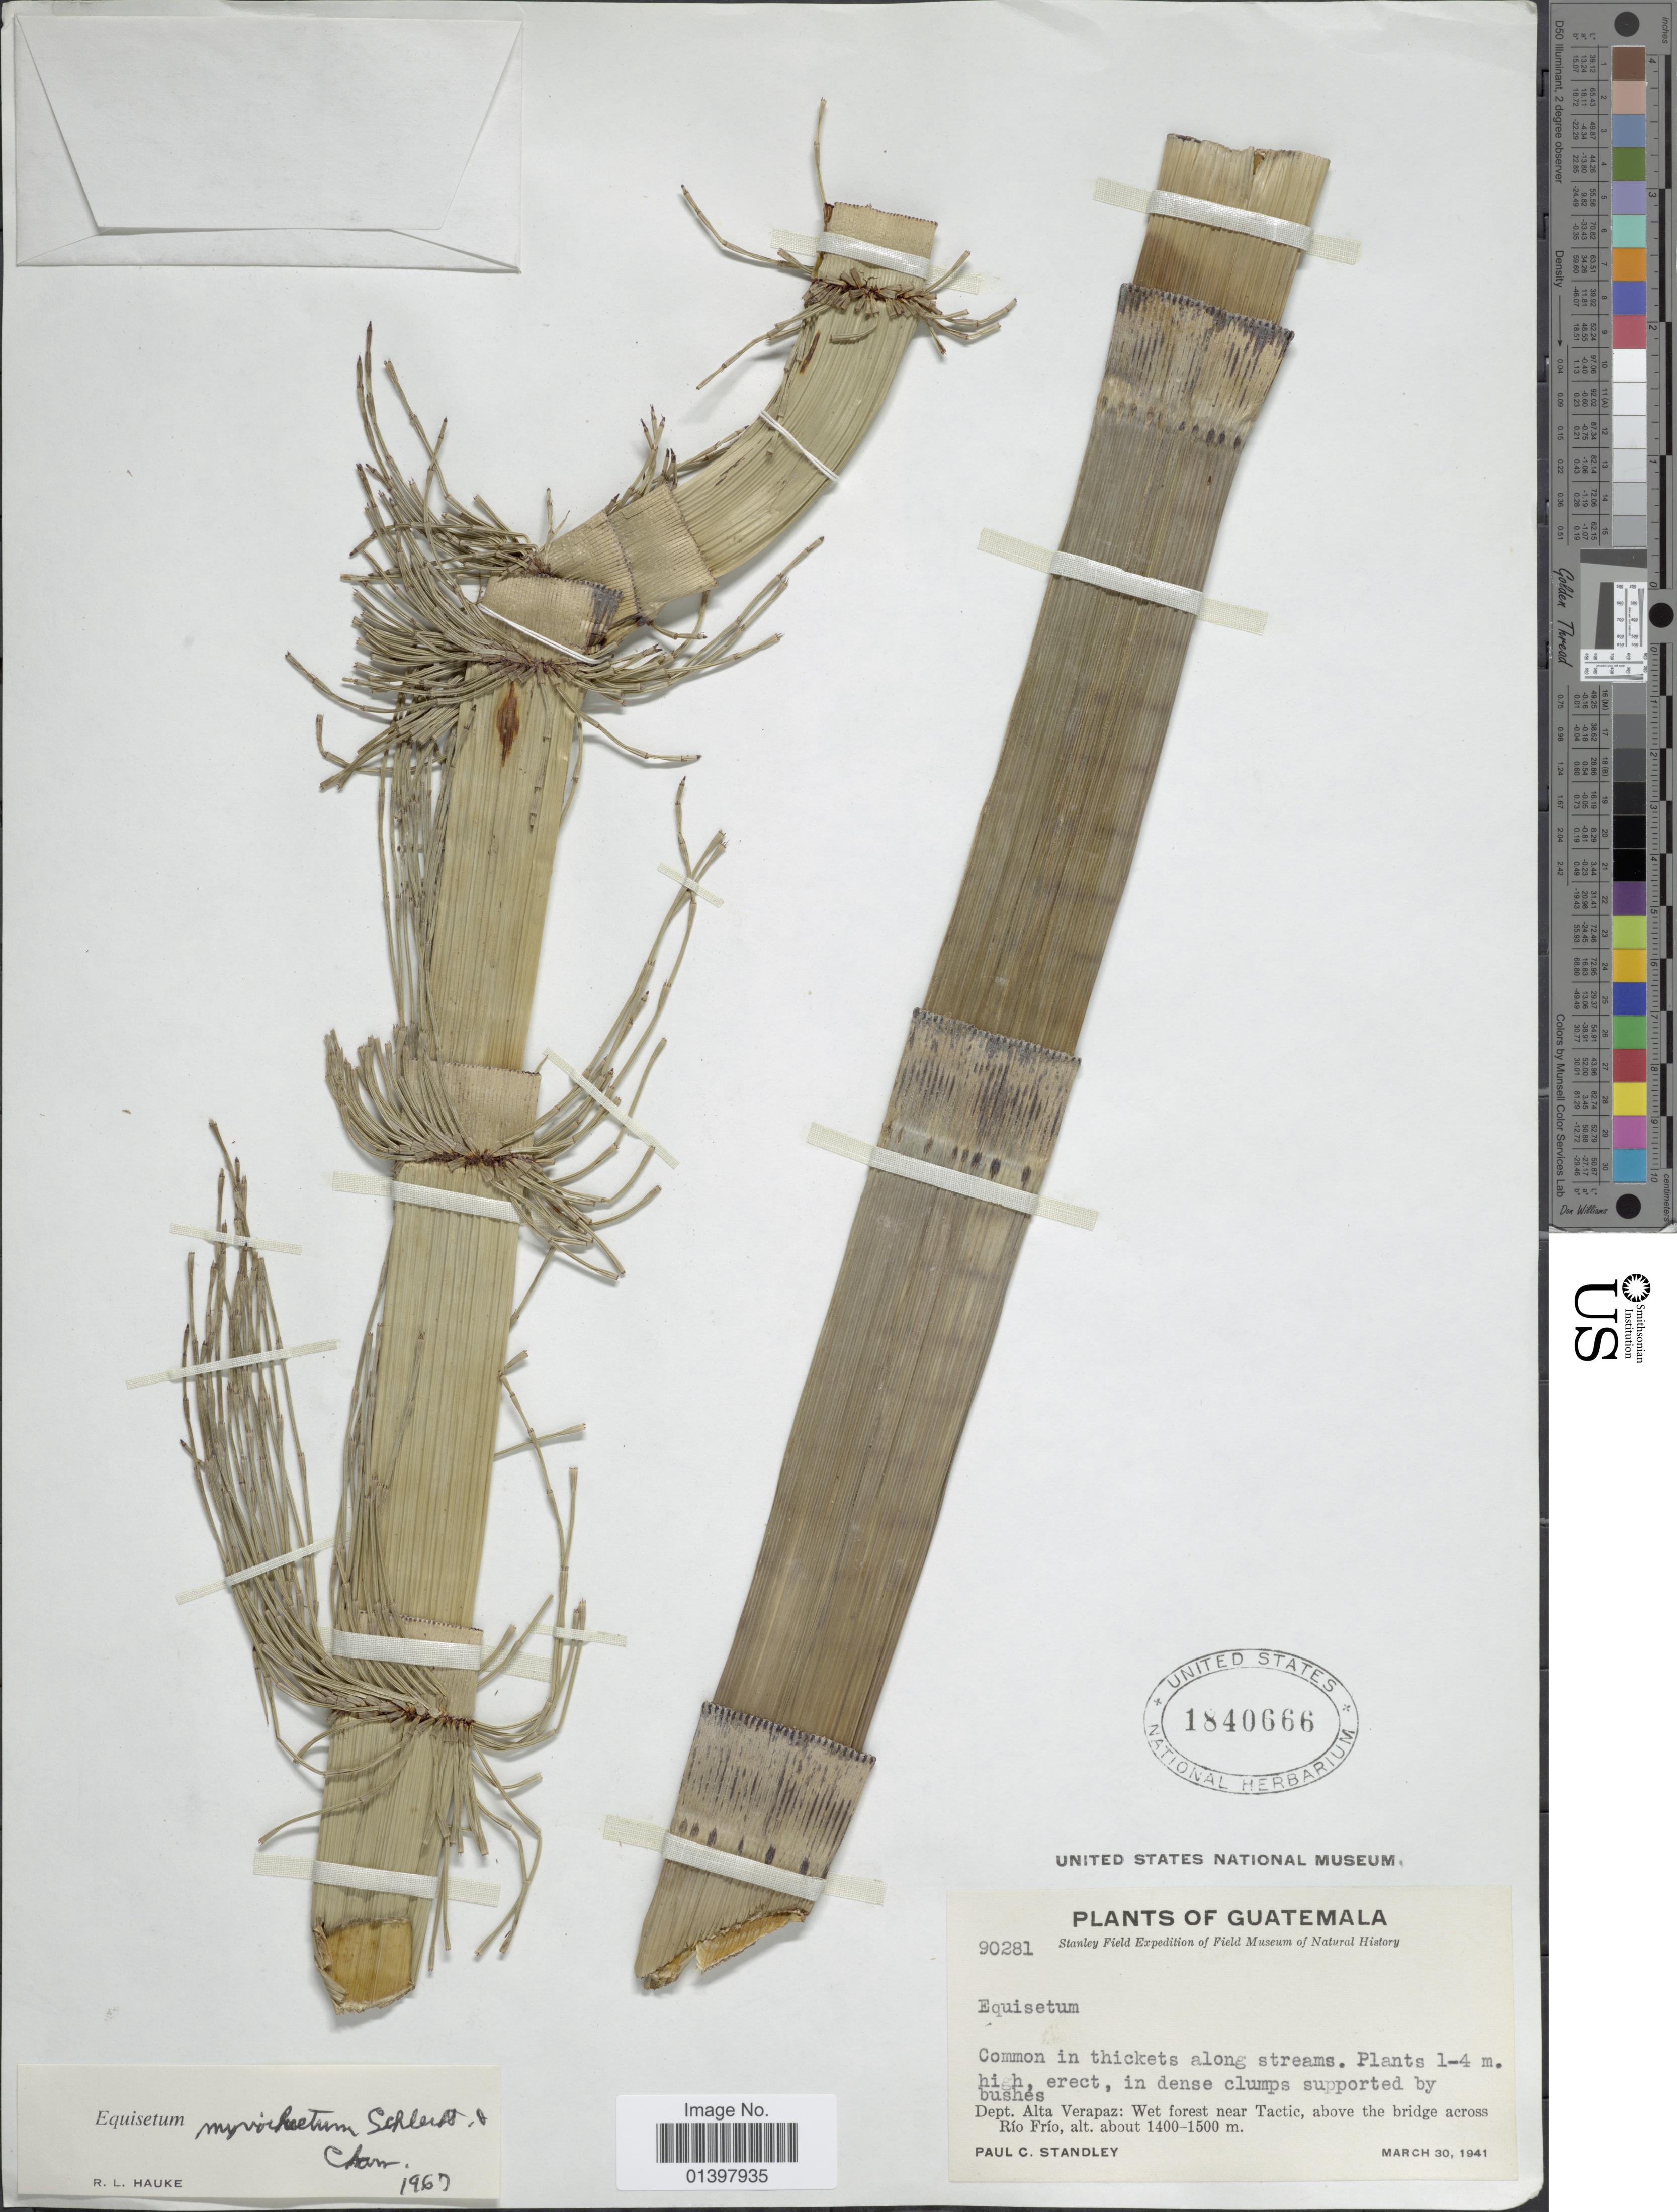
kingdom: Plantae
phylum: Tracheophyta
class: Polypodiopsida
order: Equisetales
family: Equisetaceae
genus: Equisetum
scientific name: Equisetum myriochaetum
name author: Schltdl. & Cham.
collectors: P. C. Standley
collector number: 90281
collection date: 1941-03-30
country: Guatemala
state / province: Alta Verapaz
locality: Wet forest near Tactic, above the bridge across Río Frío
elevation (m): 1400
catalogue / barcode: US 1840666